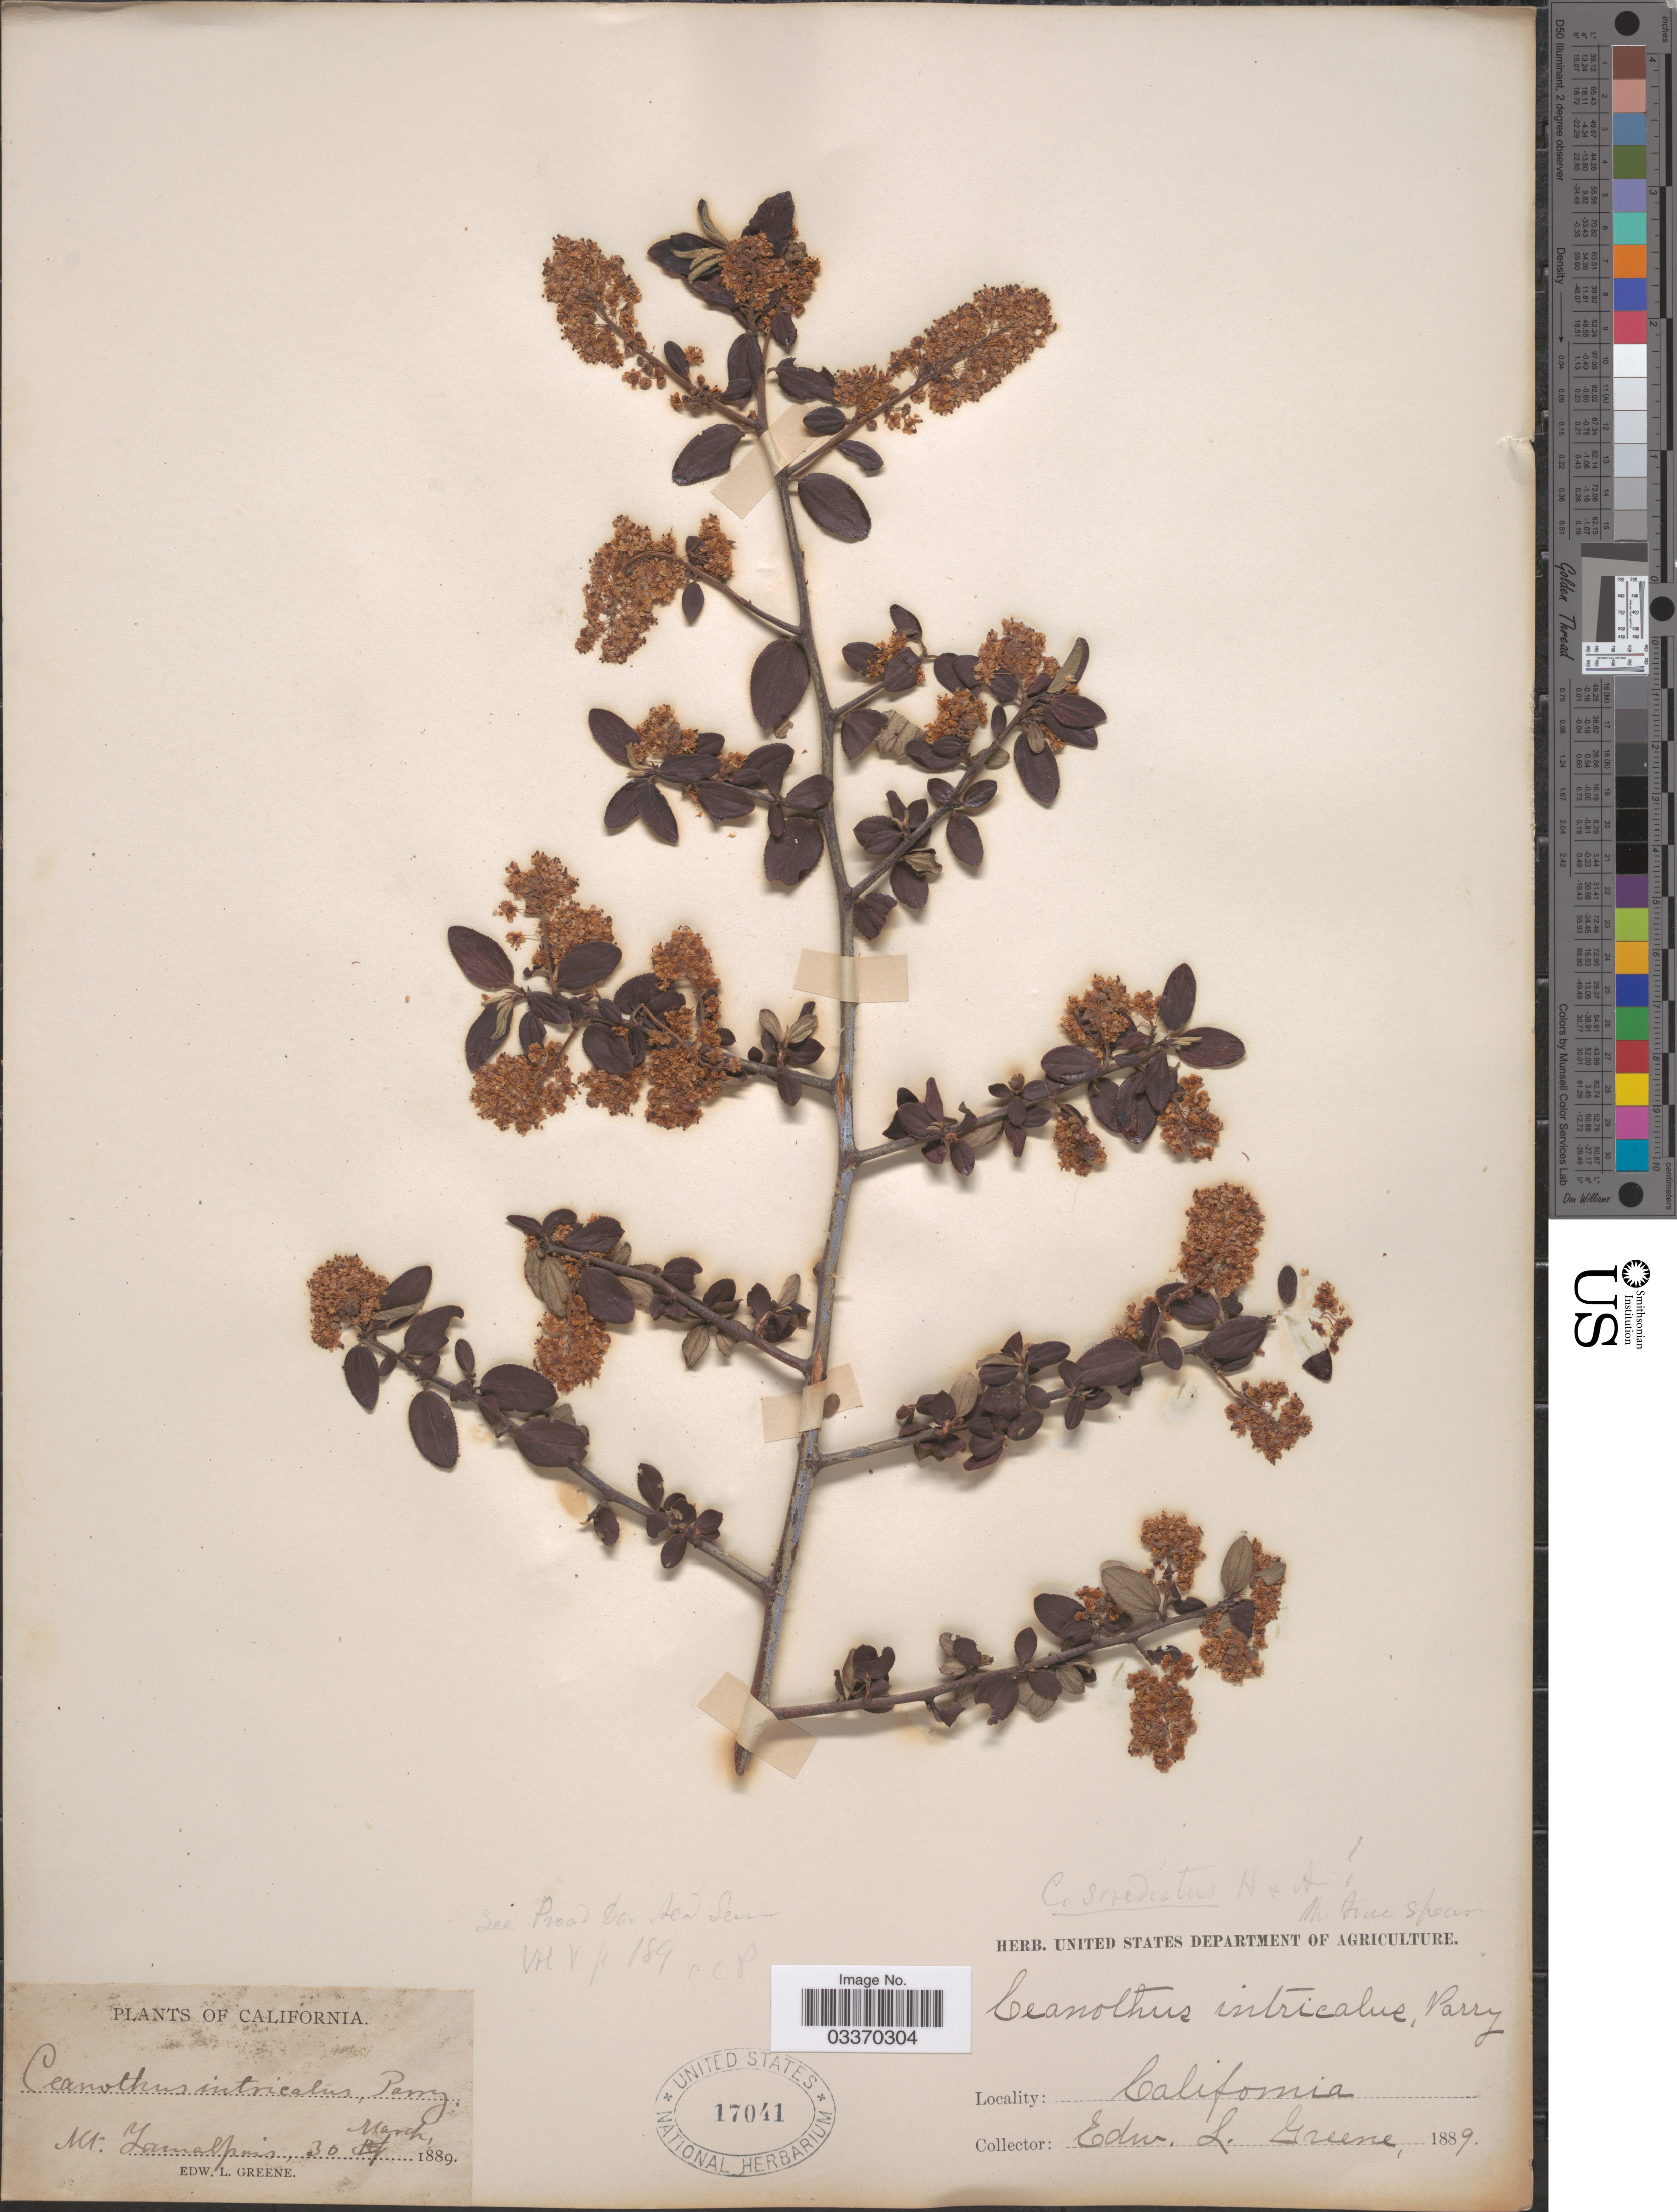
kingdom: Plantae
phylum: Tracheophyta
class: Magnoliopsida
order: Rosales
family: Rhamnaceae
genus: Ceanothus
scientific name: Ceanothus sorediatus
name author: Hook. & Arn.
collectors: E. L. Greene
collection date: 1889-03-30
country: United States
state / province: California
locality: Mt. Tamalpais.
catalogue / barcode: US 17041